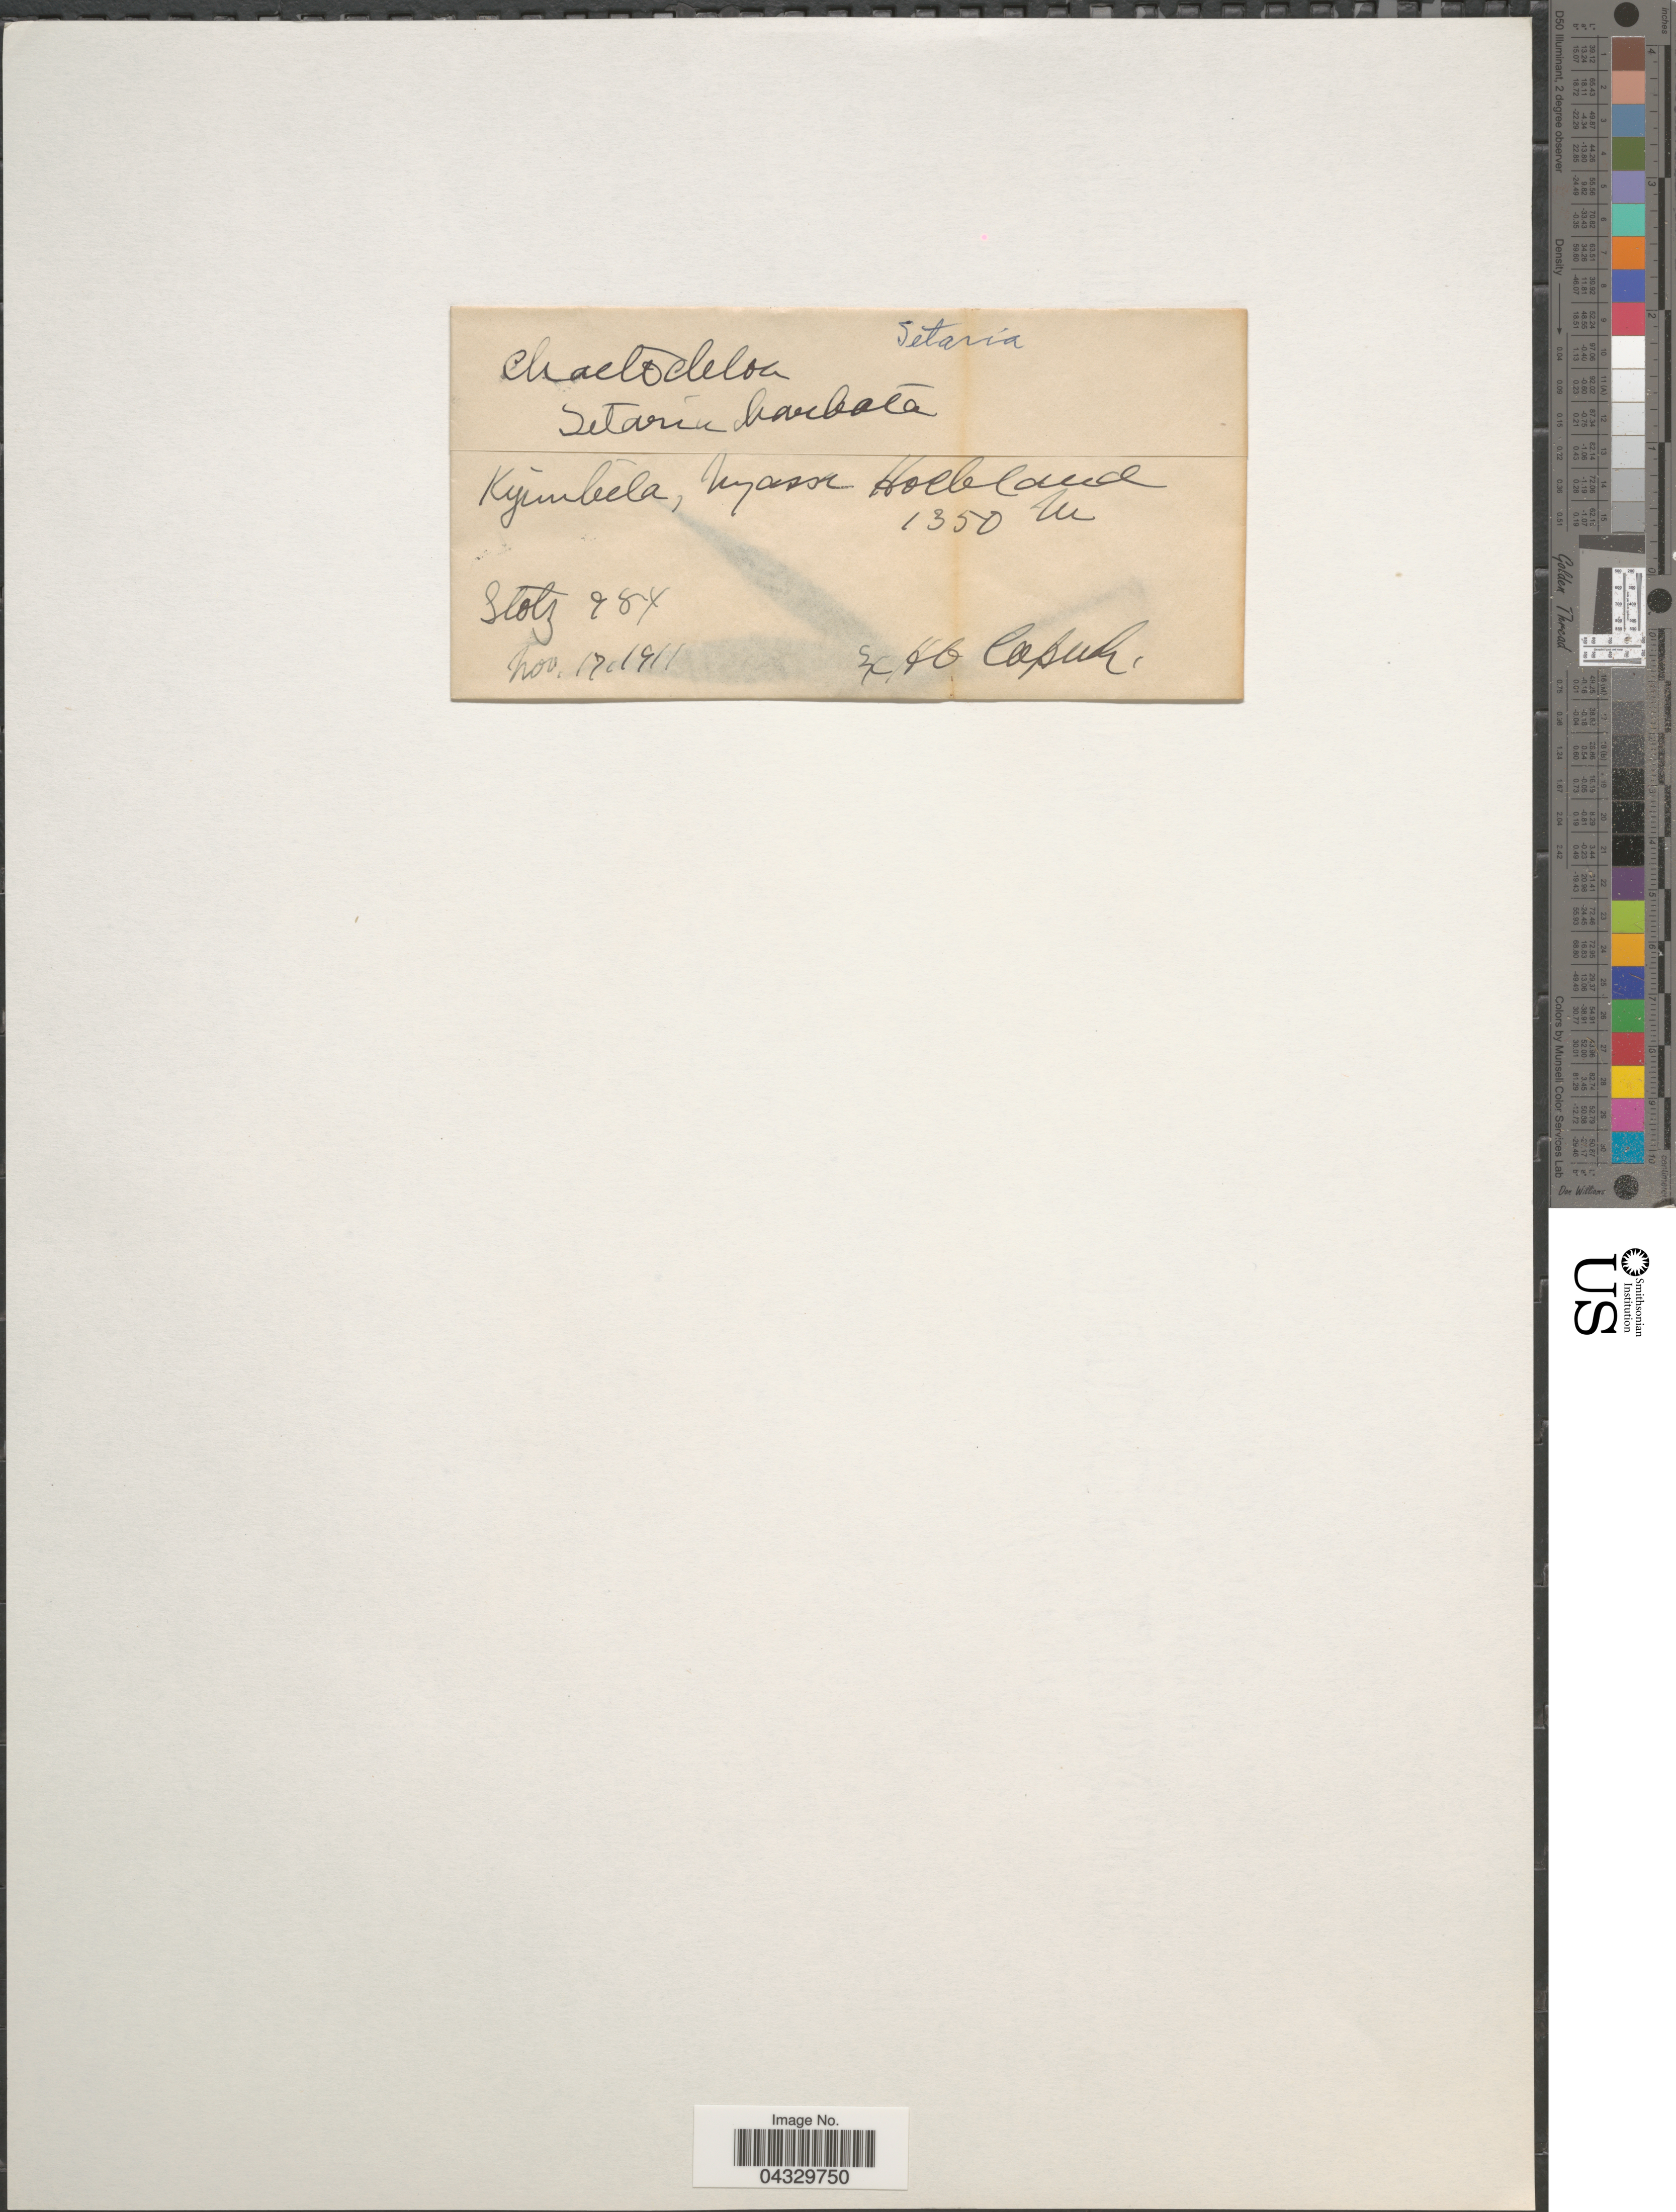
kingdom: Plantae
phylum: Tracheophyta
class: Liliopsida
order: Poales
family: Poaceae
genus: Setaria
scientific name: Setaria barbata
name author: (Lam.) Kunth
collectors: Stolz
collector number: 984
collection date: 1911-11-17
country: Malawi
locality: Kyimbila, Nyassa Hochland.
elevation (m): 1350